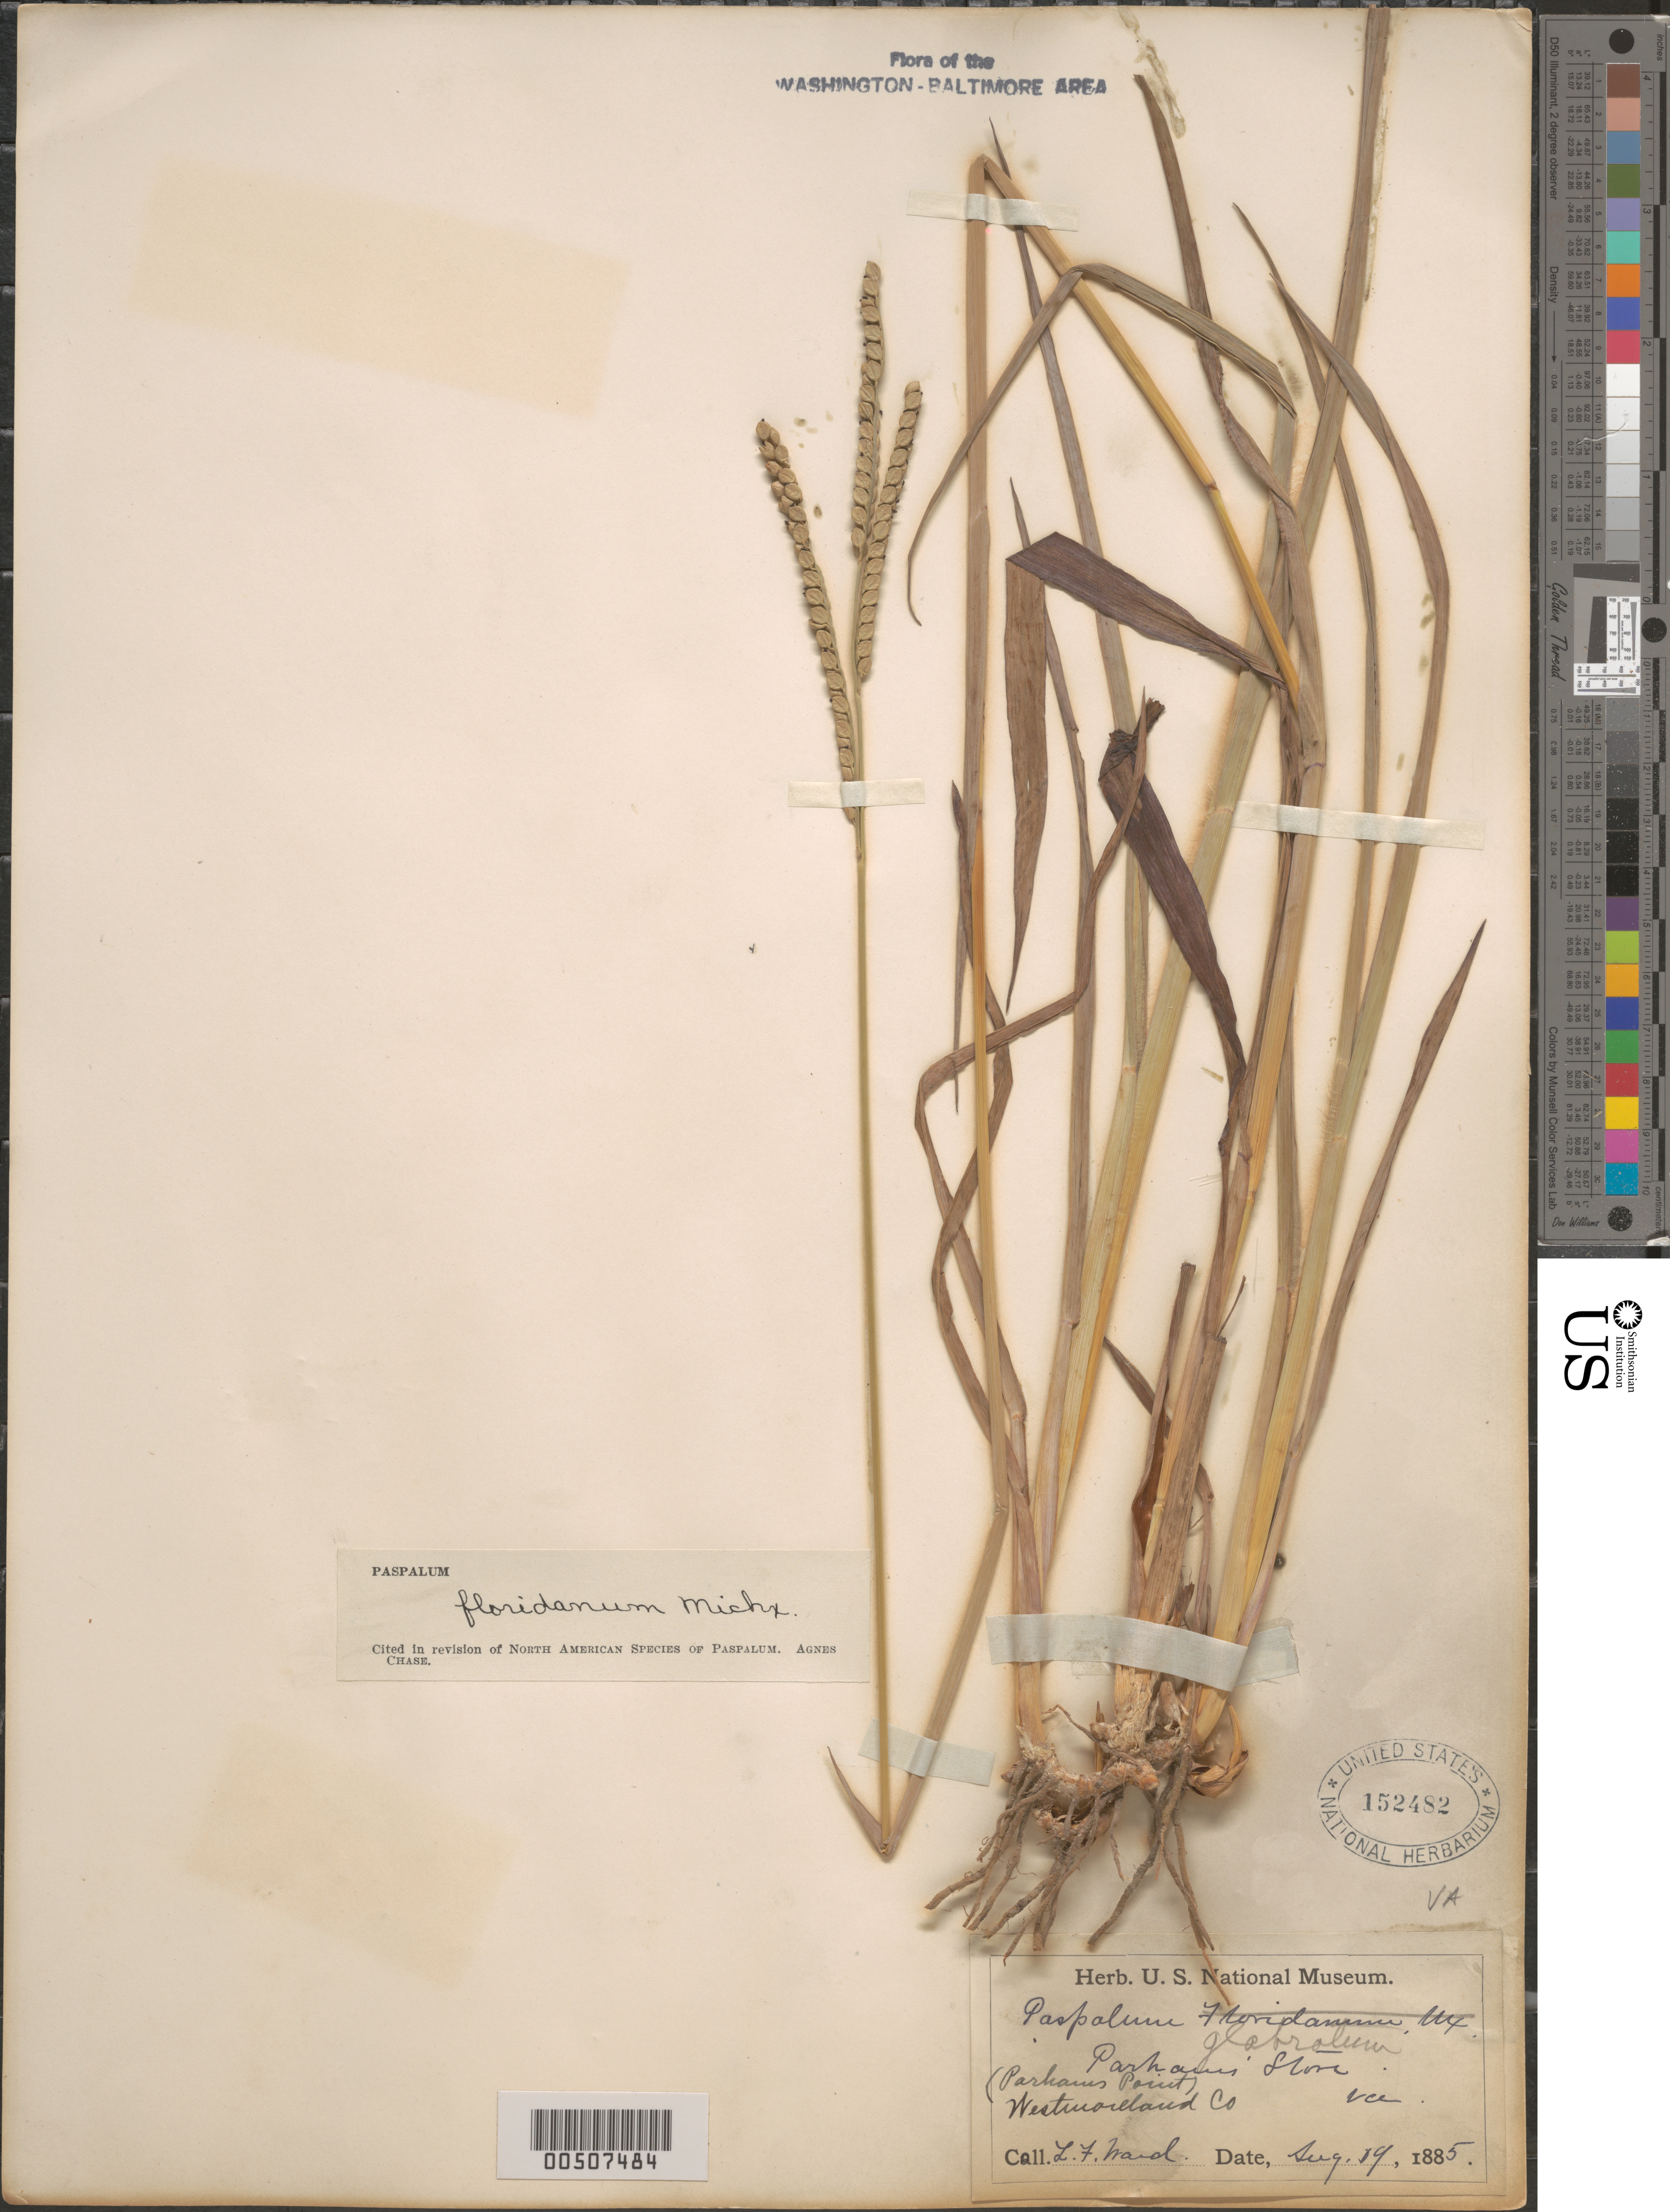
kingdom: Plantae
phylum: Tracheophyta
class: Liliopsida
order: Poales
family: Poaceae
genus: Paspalum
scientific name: Paspalum floridanum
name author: Michx.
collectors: L. F. Ward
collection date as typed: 19 Aug 1885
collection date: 1885-08-19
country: United States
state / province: Virginia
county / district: Westmoreland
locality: Parkanis Point, Parkanis Store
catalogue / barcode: US 152482